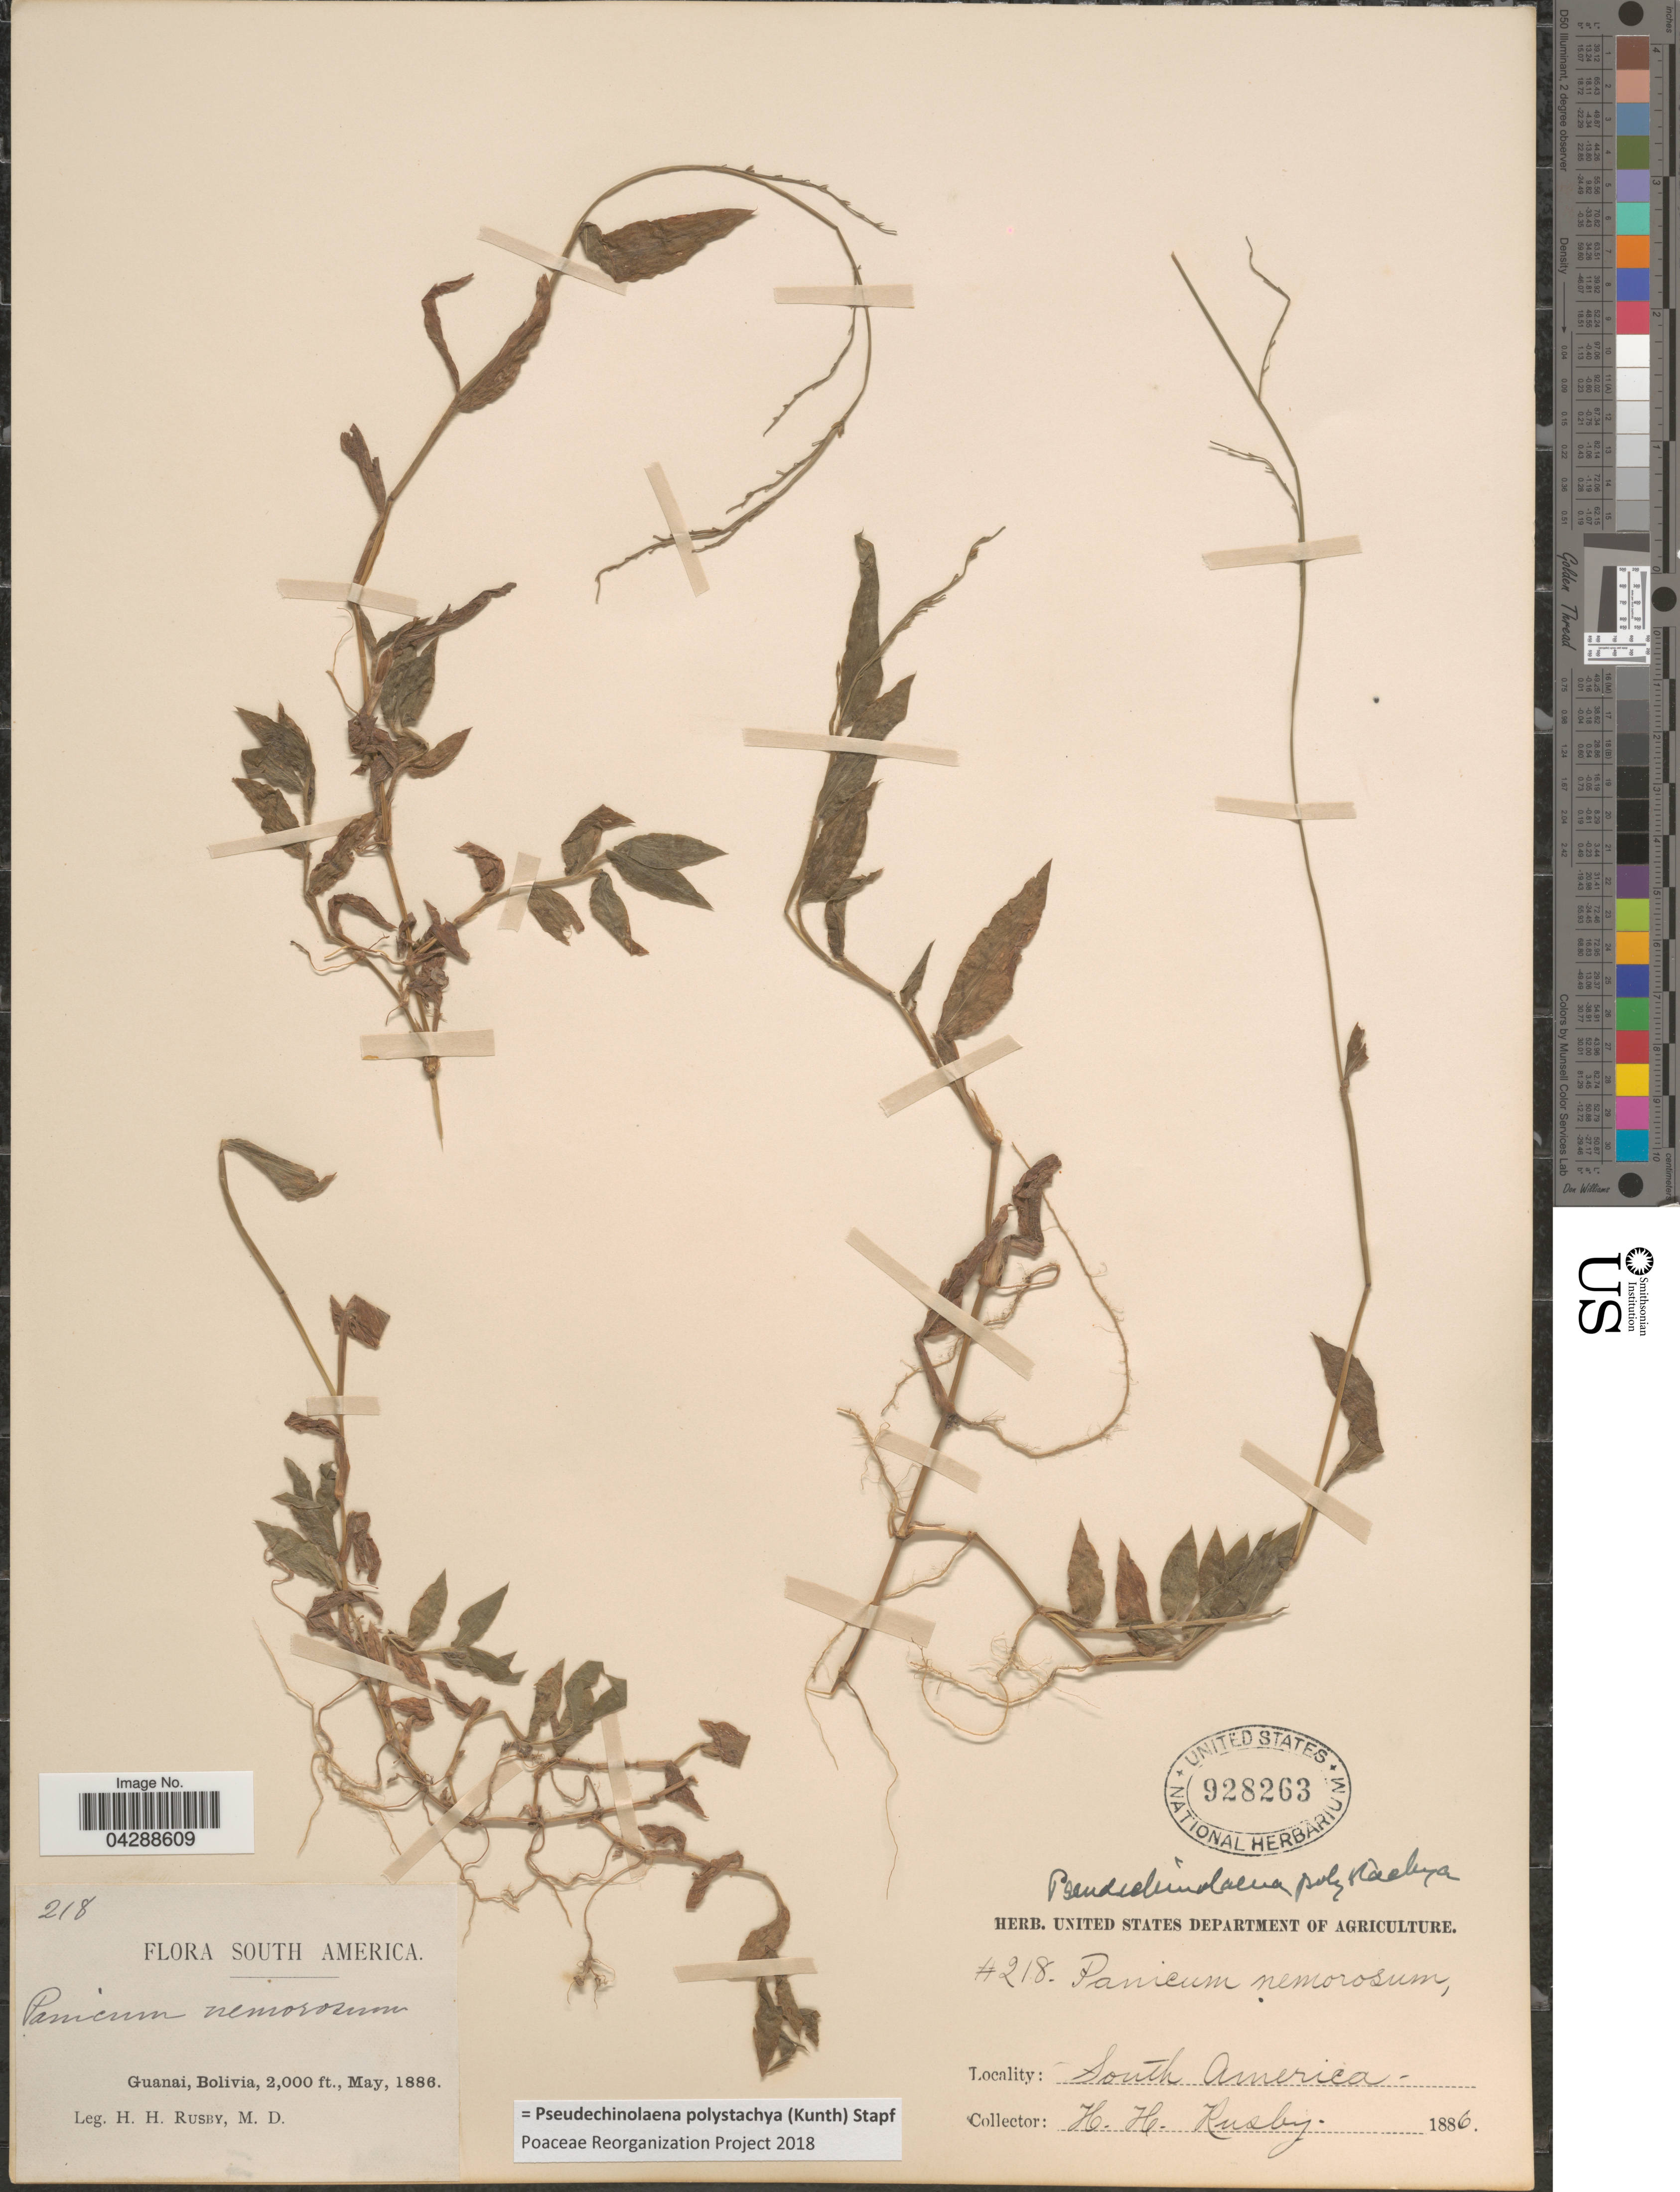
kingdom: Plantae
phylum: Tracheophyta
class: Liliopsida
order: Poales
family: Poaceae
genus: Pseudechinolaena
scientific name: Pseudechinolaena polystachya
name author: (Kunth) Stapf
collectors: H. H. Rusby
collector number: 218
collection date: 1886-05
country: Bolivia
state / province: La Páz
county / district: Larecaja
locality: Guanay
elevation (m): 610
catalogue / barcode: US 928263